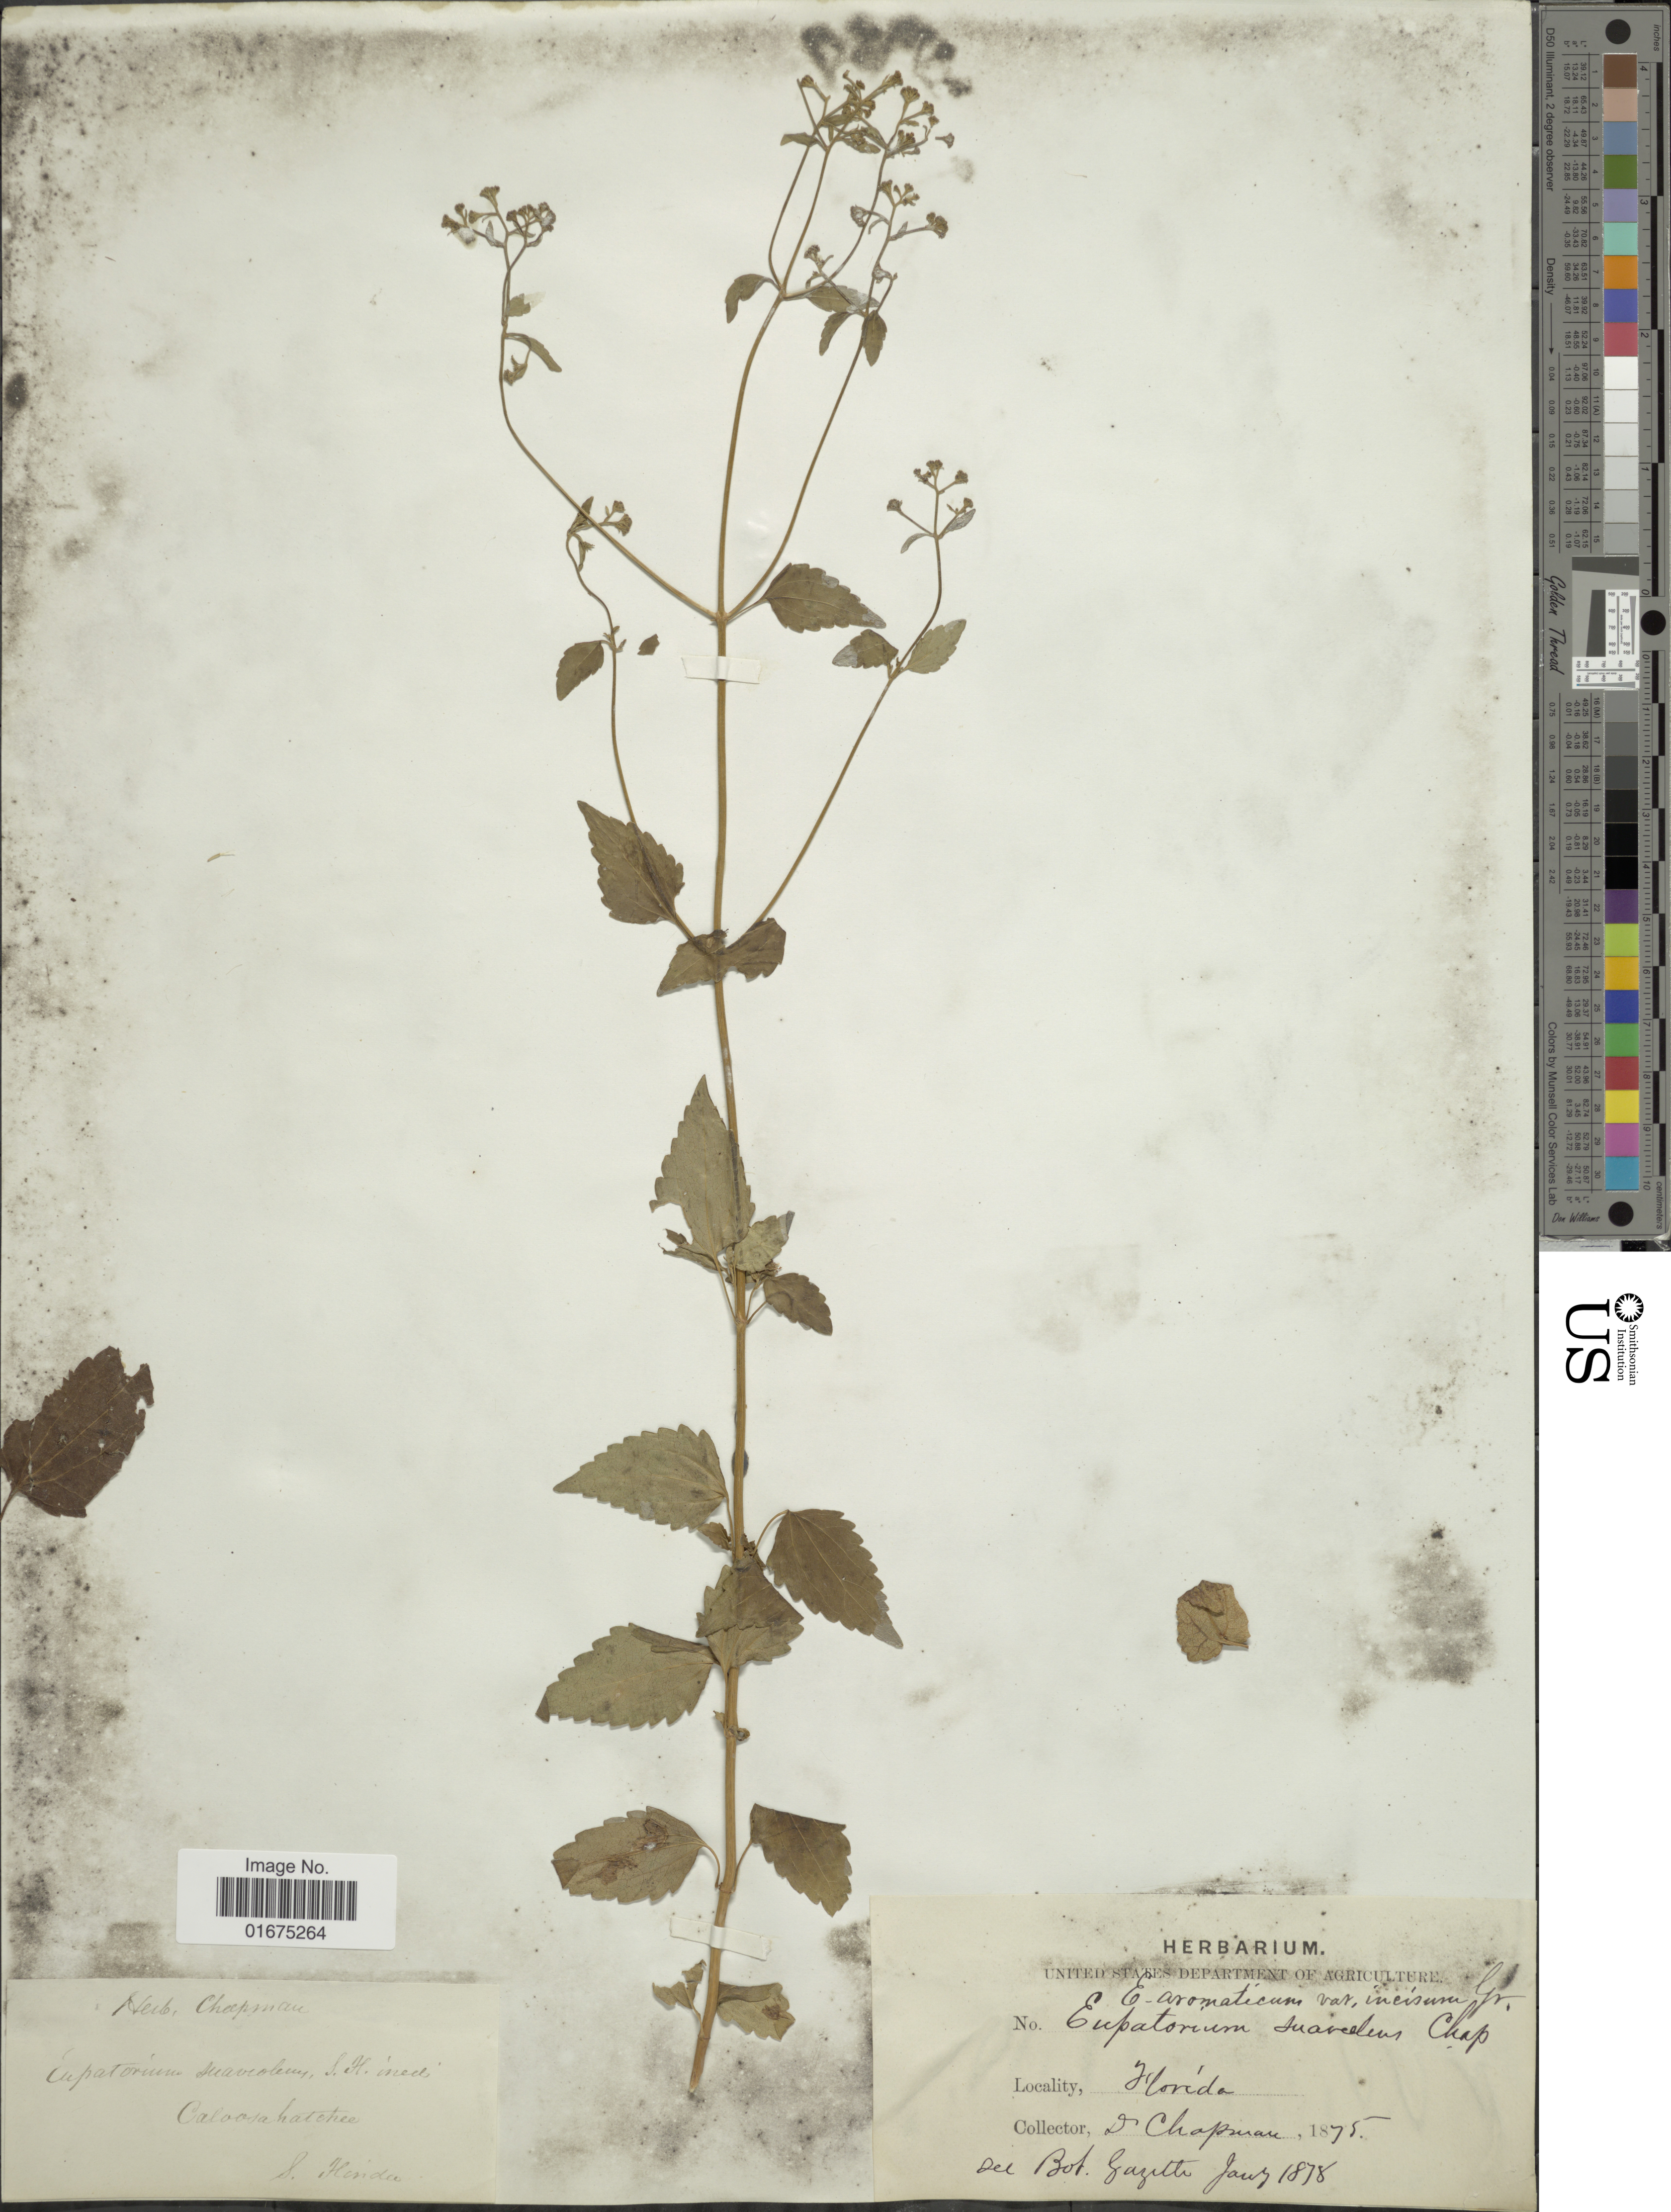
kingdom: Plantae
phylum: Tracheophyta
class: Magnoliopsida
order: Asterales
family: Asteraceae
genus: Ageratina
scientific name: Ageratina aromatica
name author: (L.) Spach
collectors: D. Chapman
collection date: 1875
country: United States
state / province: Florida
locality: Caloosahatchee